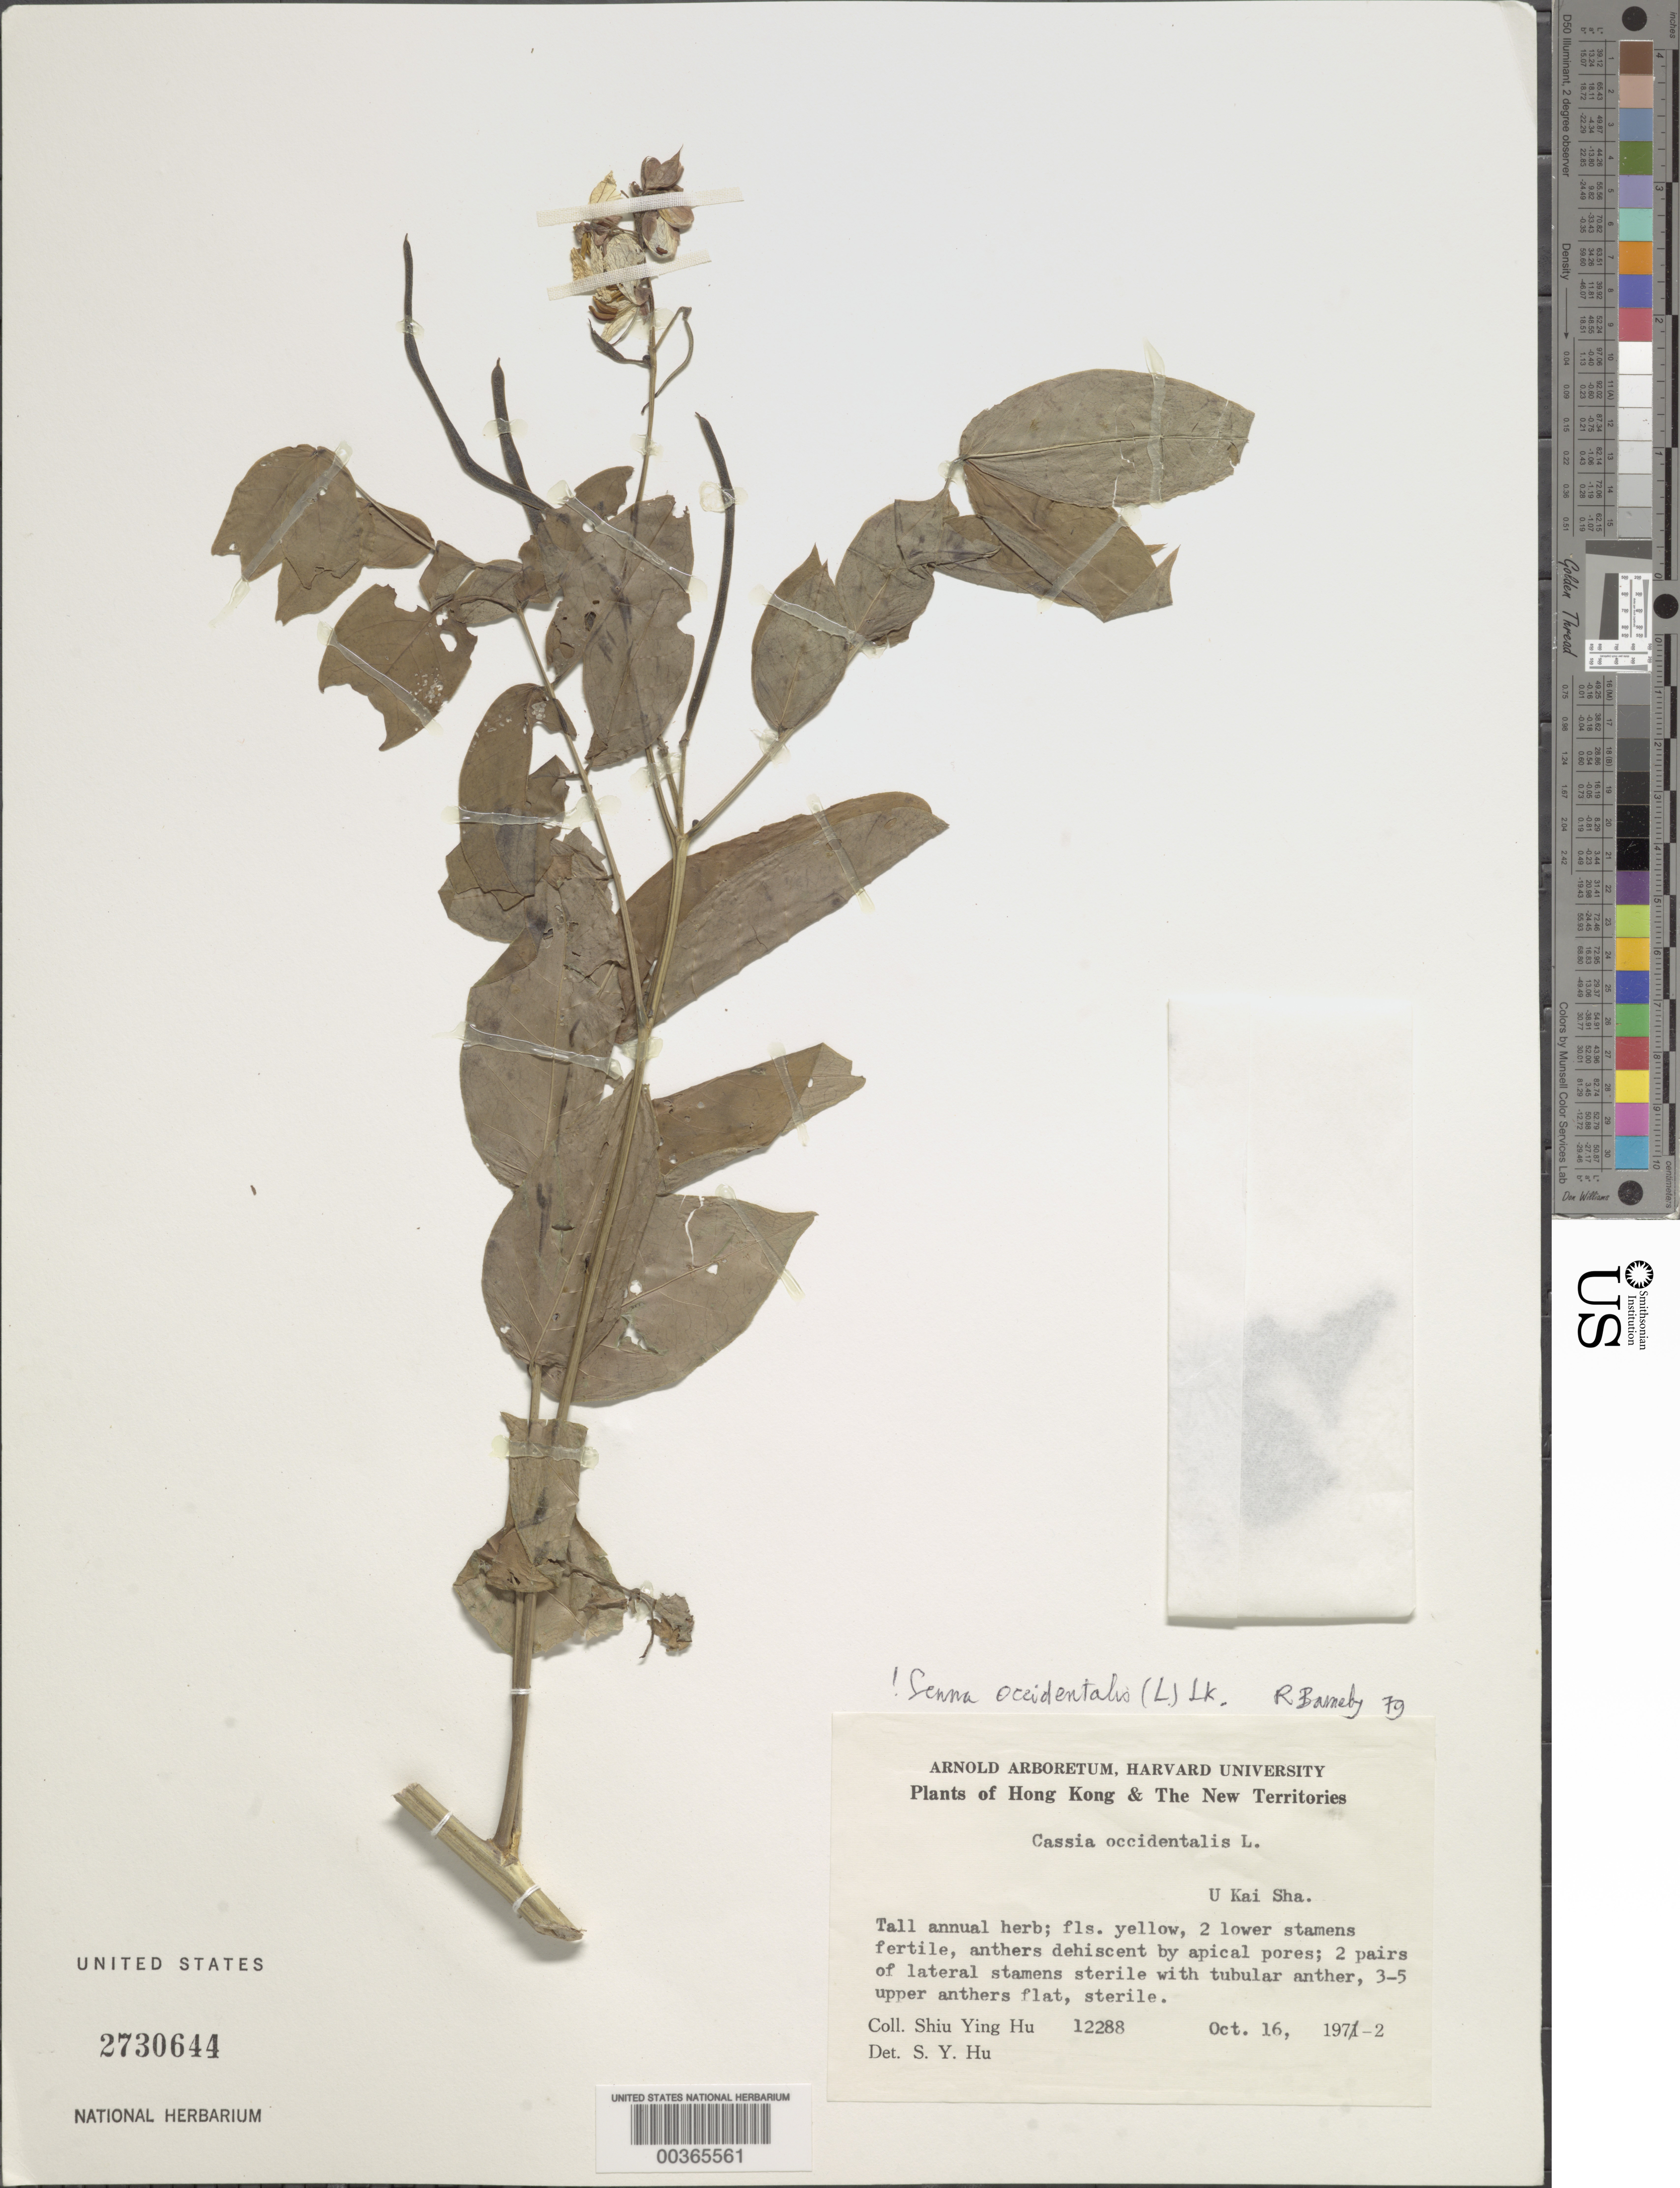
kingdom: Plantae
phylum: Tracheophyta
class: Magnoliopsida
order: Fabales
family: Fabaceae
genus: Senna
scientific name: Senna occidentalis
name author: (L.) Link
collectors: S. Y. Hu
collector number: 12288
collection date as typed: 16 Oct 1972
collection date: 1972-10-16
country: China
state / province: Hong Kong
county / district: New Territories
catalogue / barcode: US 2730644